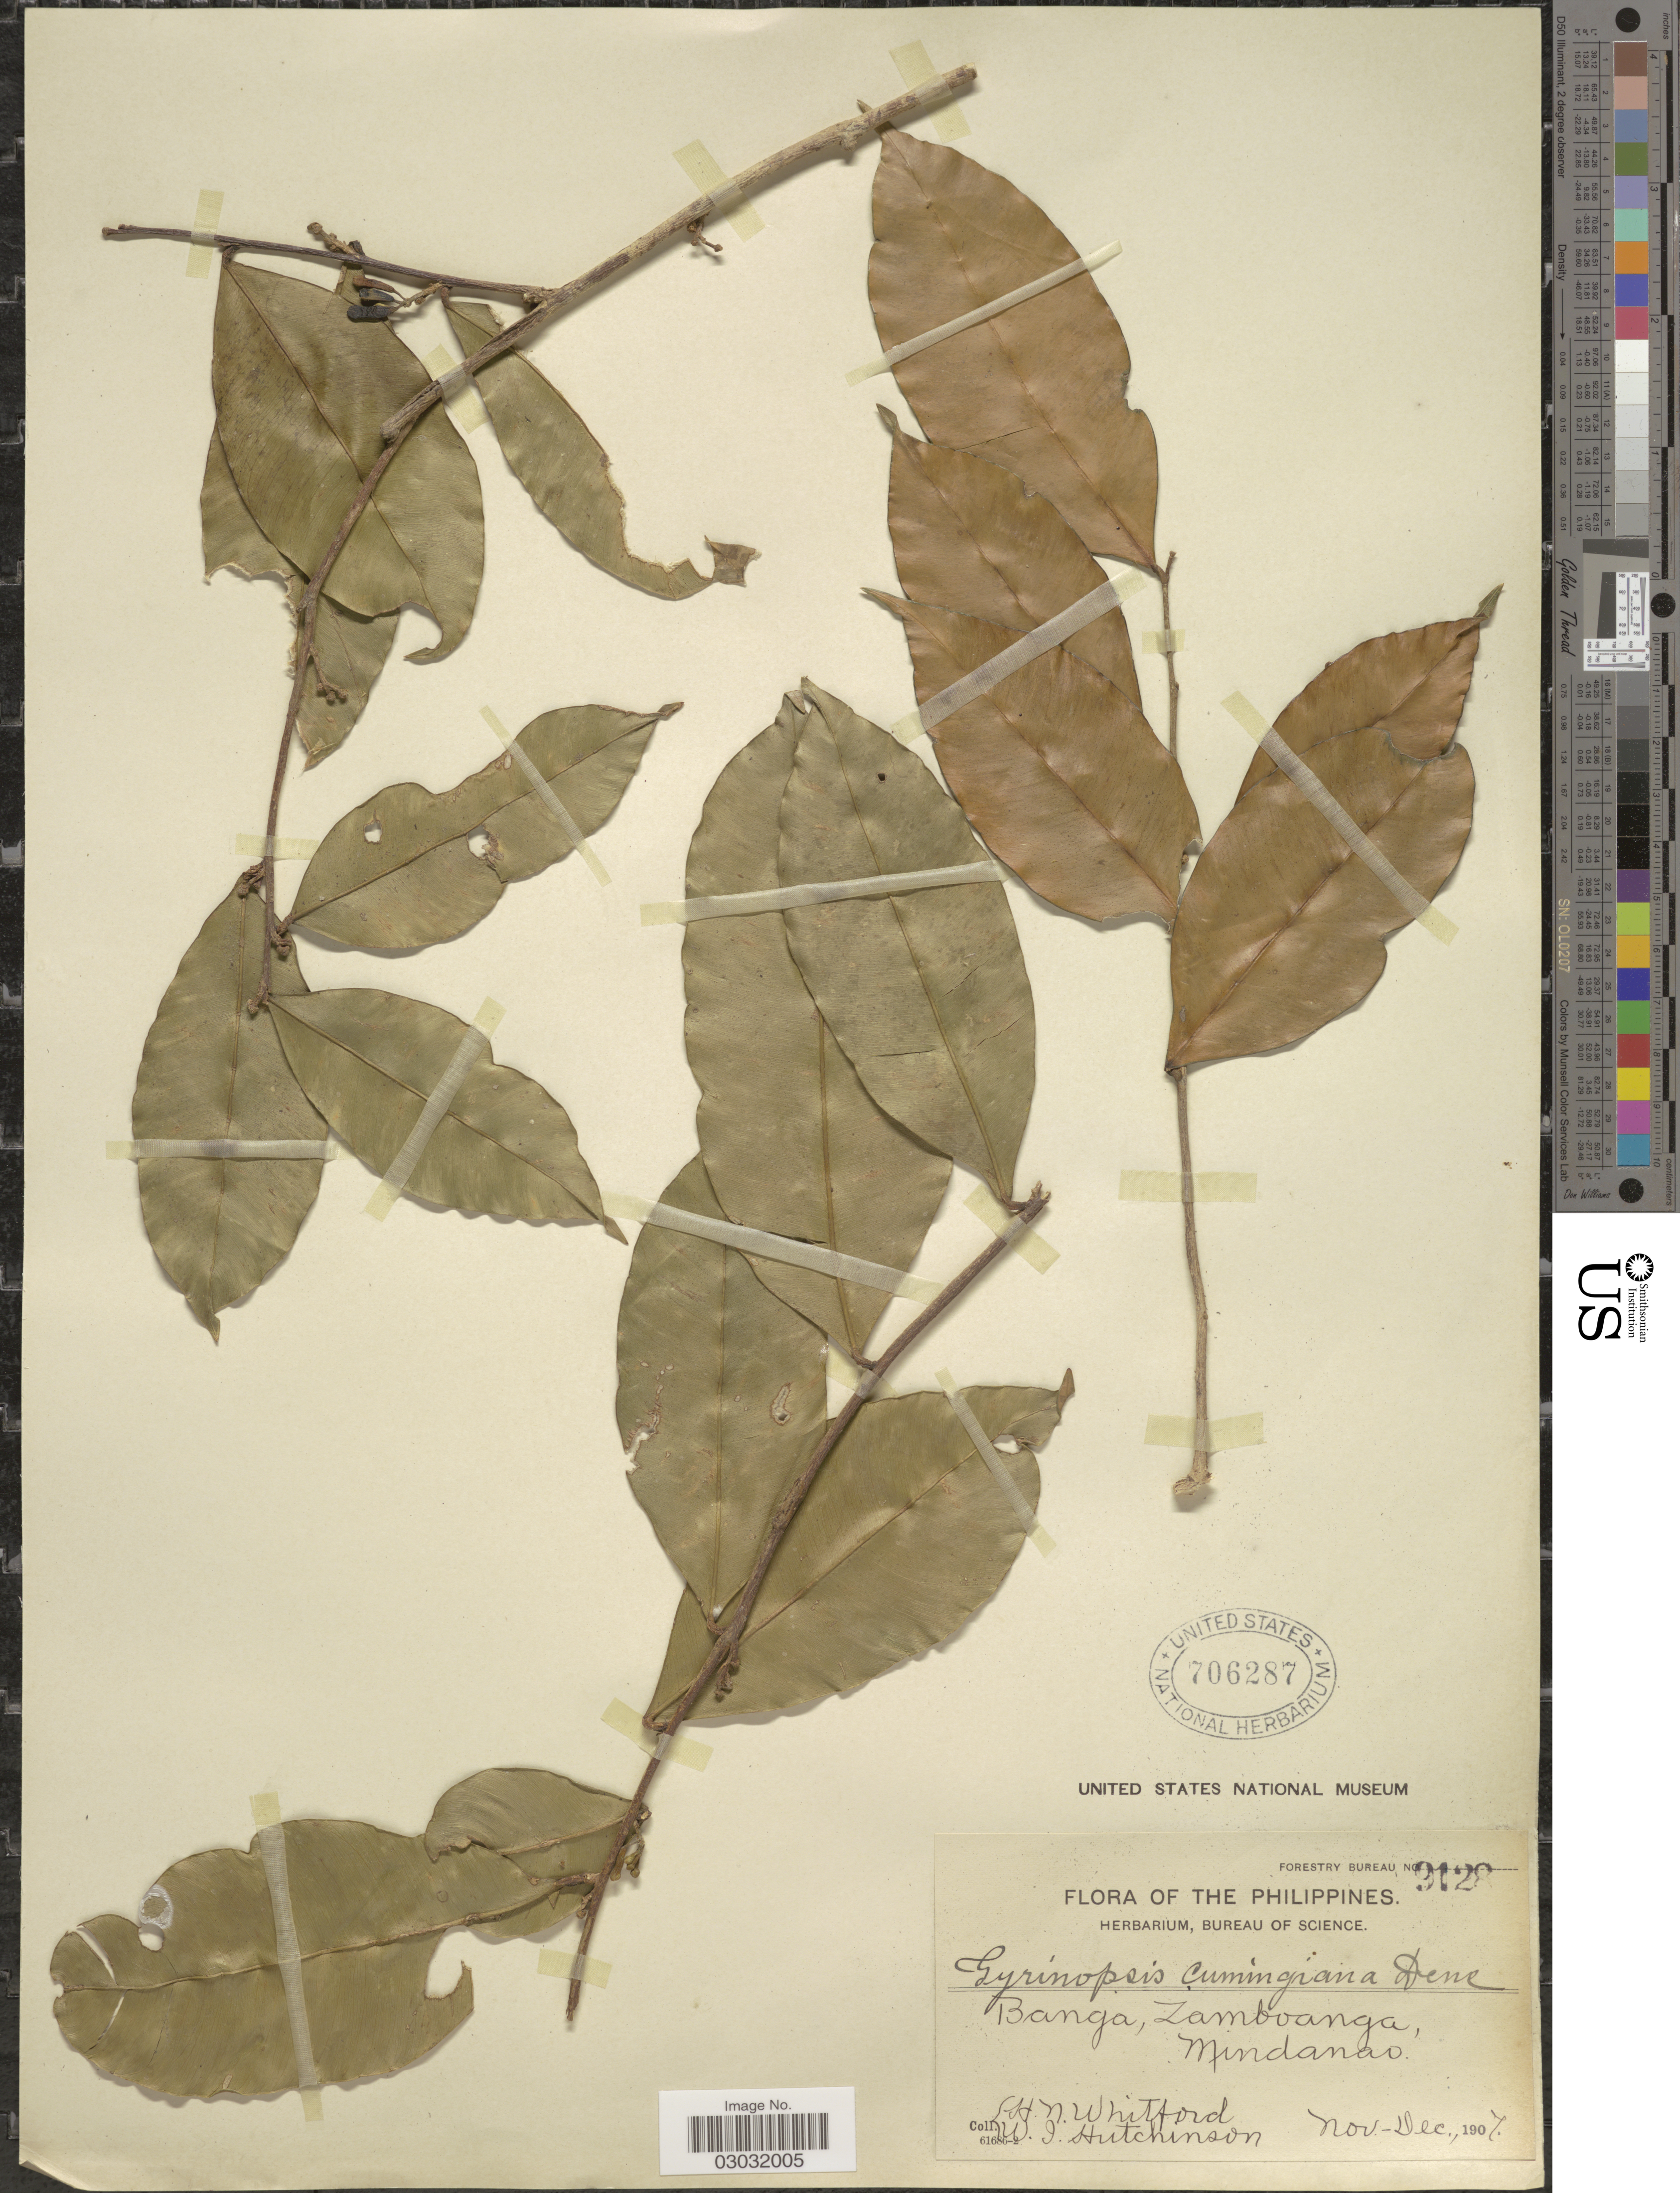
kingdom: Plantae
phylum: Tracheophyta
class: Magnoliopsida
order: Malvales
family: Thymelaeaceae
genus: Aquilaria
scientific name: Aquilaria cumingiana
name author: (Decne.) Ridl.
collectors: H. N. Whitford & W. I. Hutchinson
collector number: Forestry Bureau 9128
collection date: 1907-11/1907-12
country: Philippines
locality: Banga, Zamboanga, Mindanao.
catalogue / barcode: US 706287